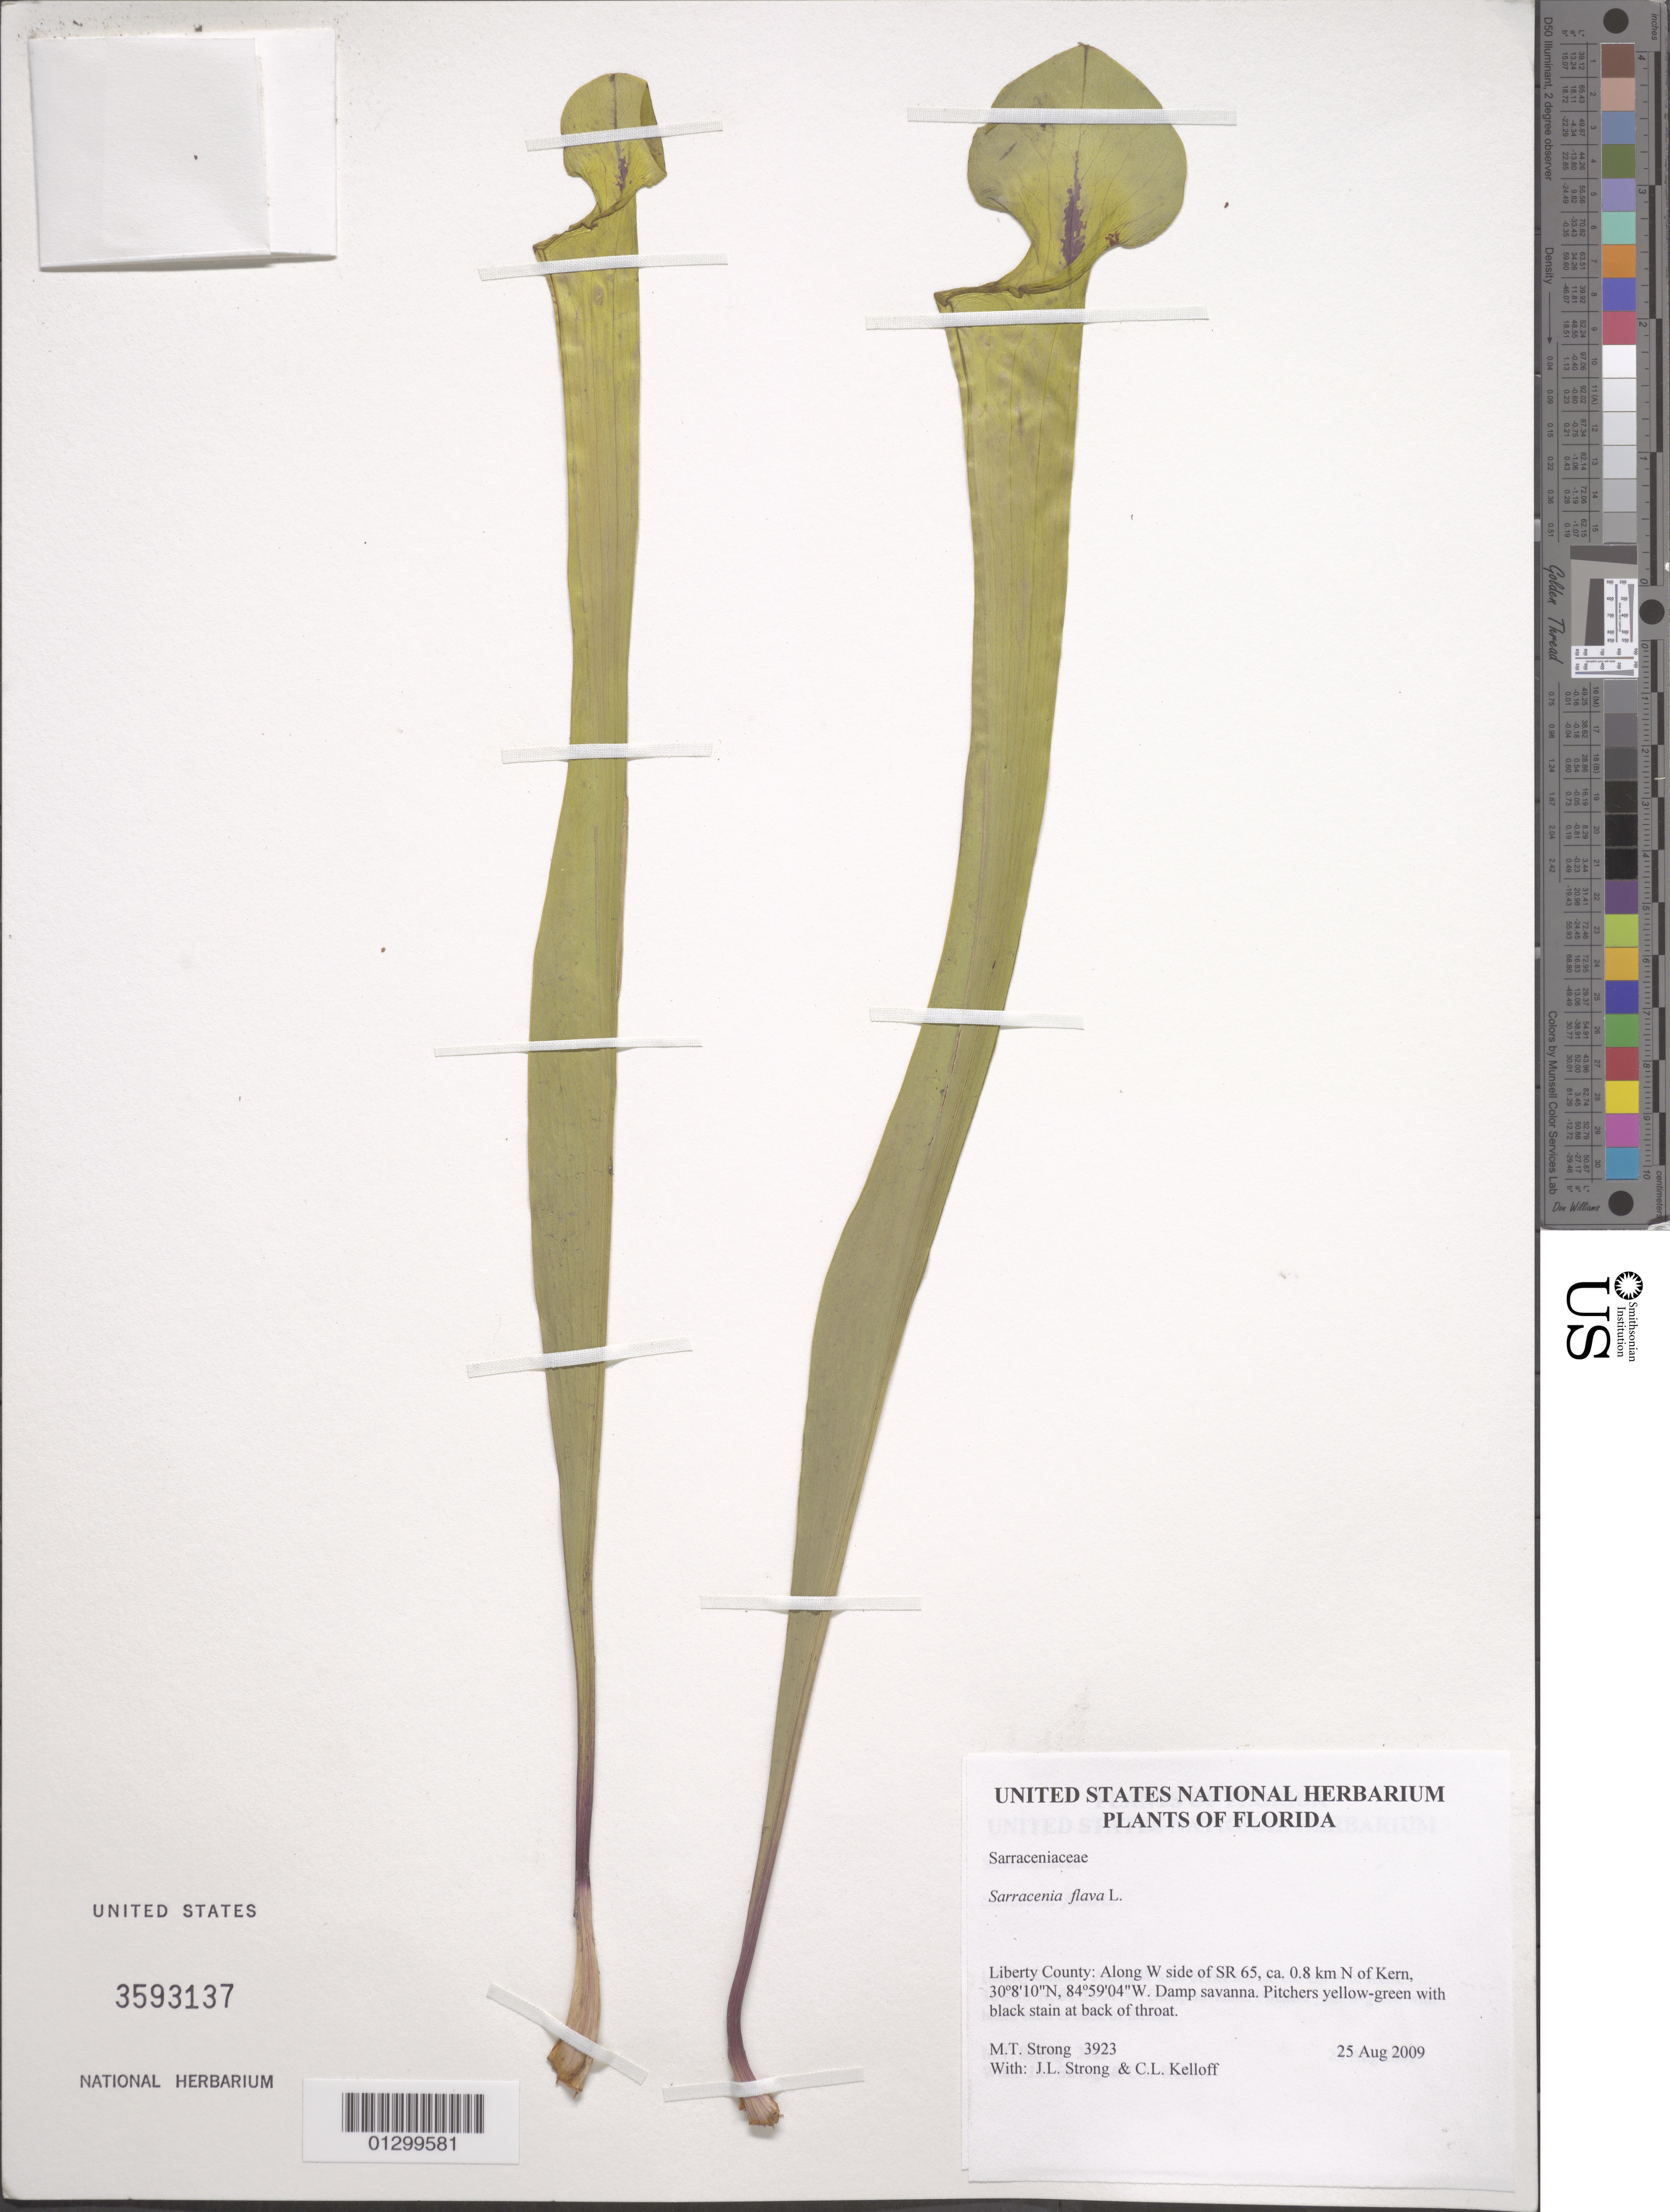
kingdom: Plantae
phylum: Tracheophyta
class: Magnoliopsida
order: Ericales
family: Sarraceniaceae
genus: Sarracenia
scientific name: Sarracenia flava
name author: L.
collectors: M. T. Strong & Kelloff, Carol L., (US), Smithsonian Institution (Determiner), Strong, J. L. (Determiner)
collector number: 3923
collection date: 2009-08-25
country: United States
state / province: Florida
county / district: Liberty County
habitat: Damp savannah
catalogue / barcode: US 3593137